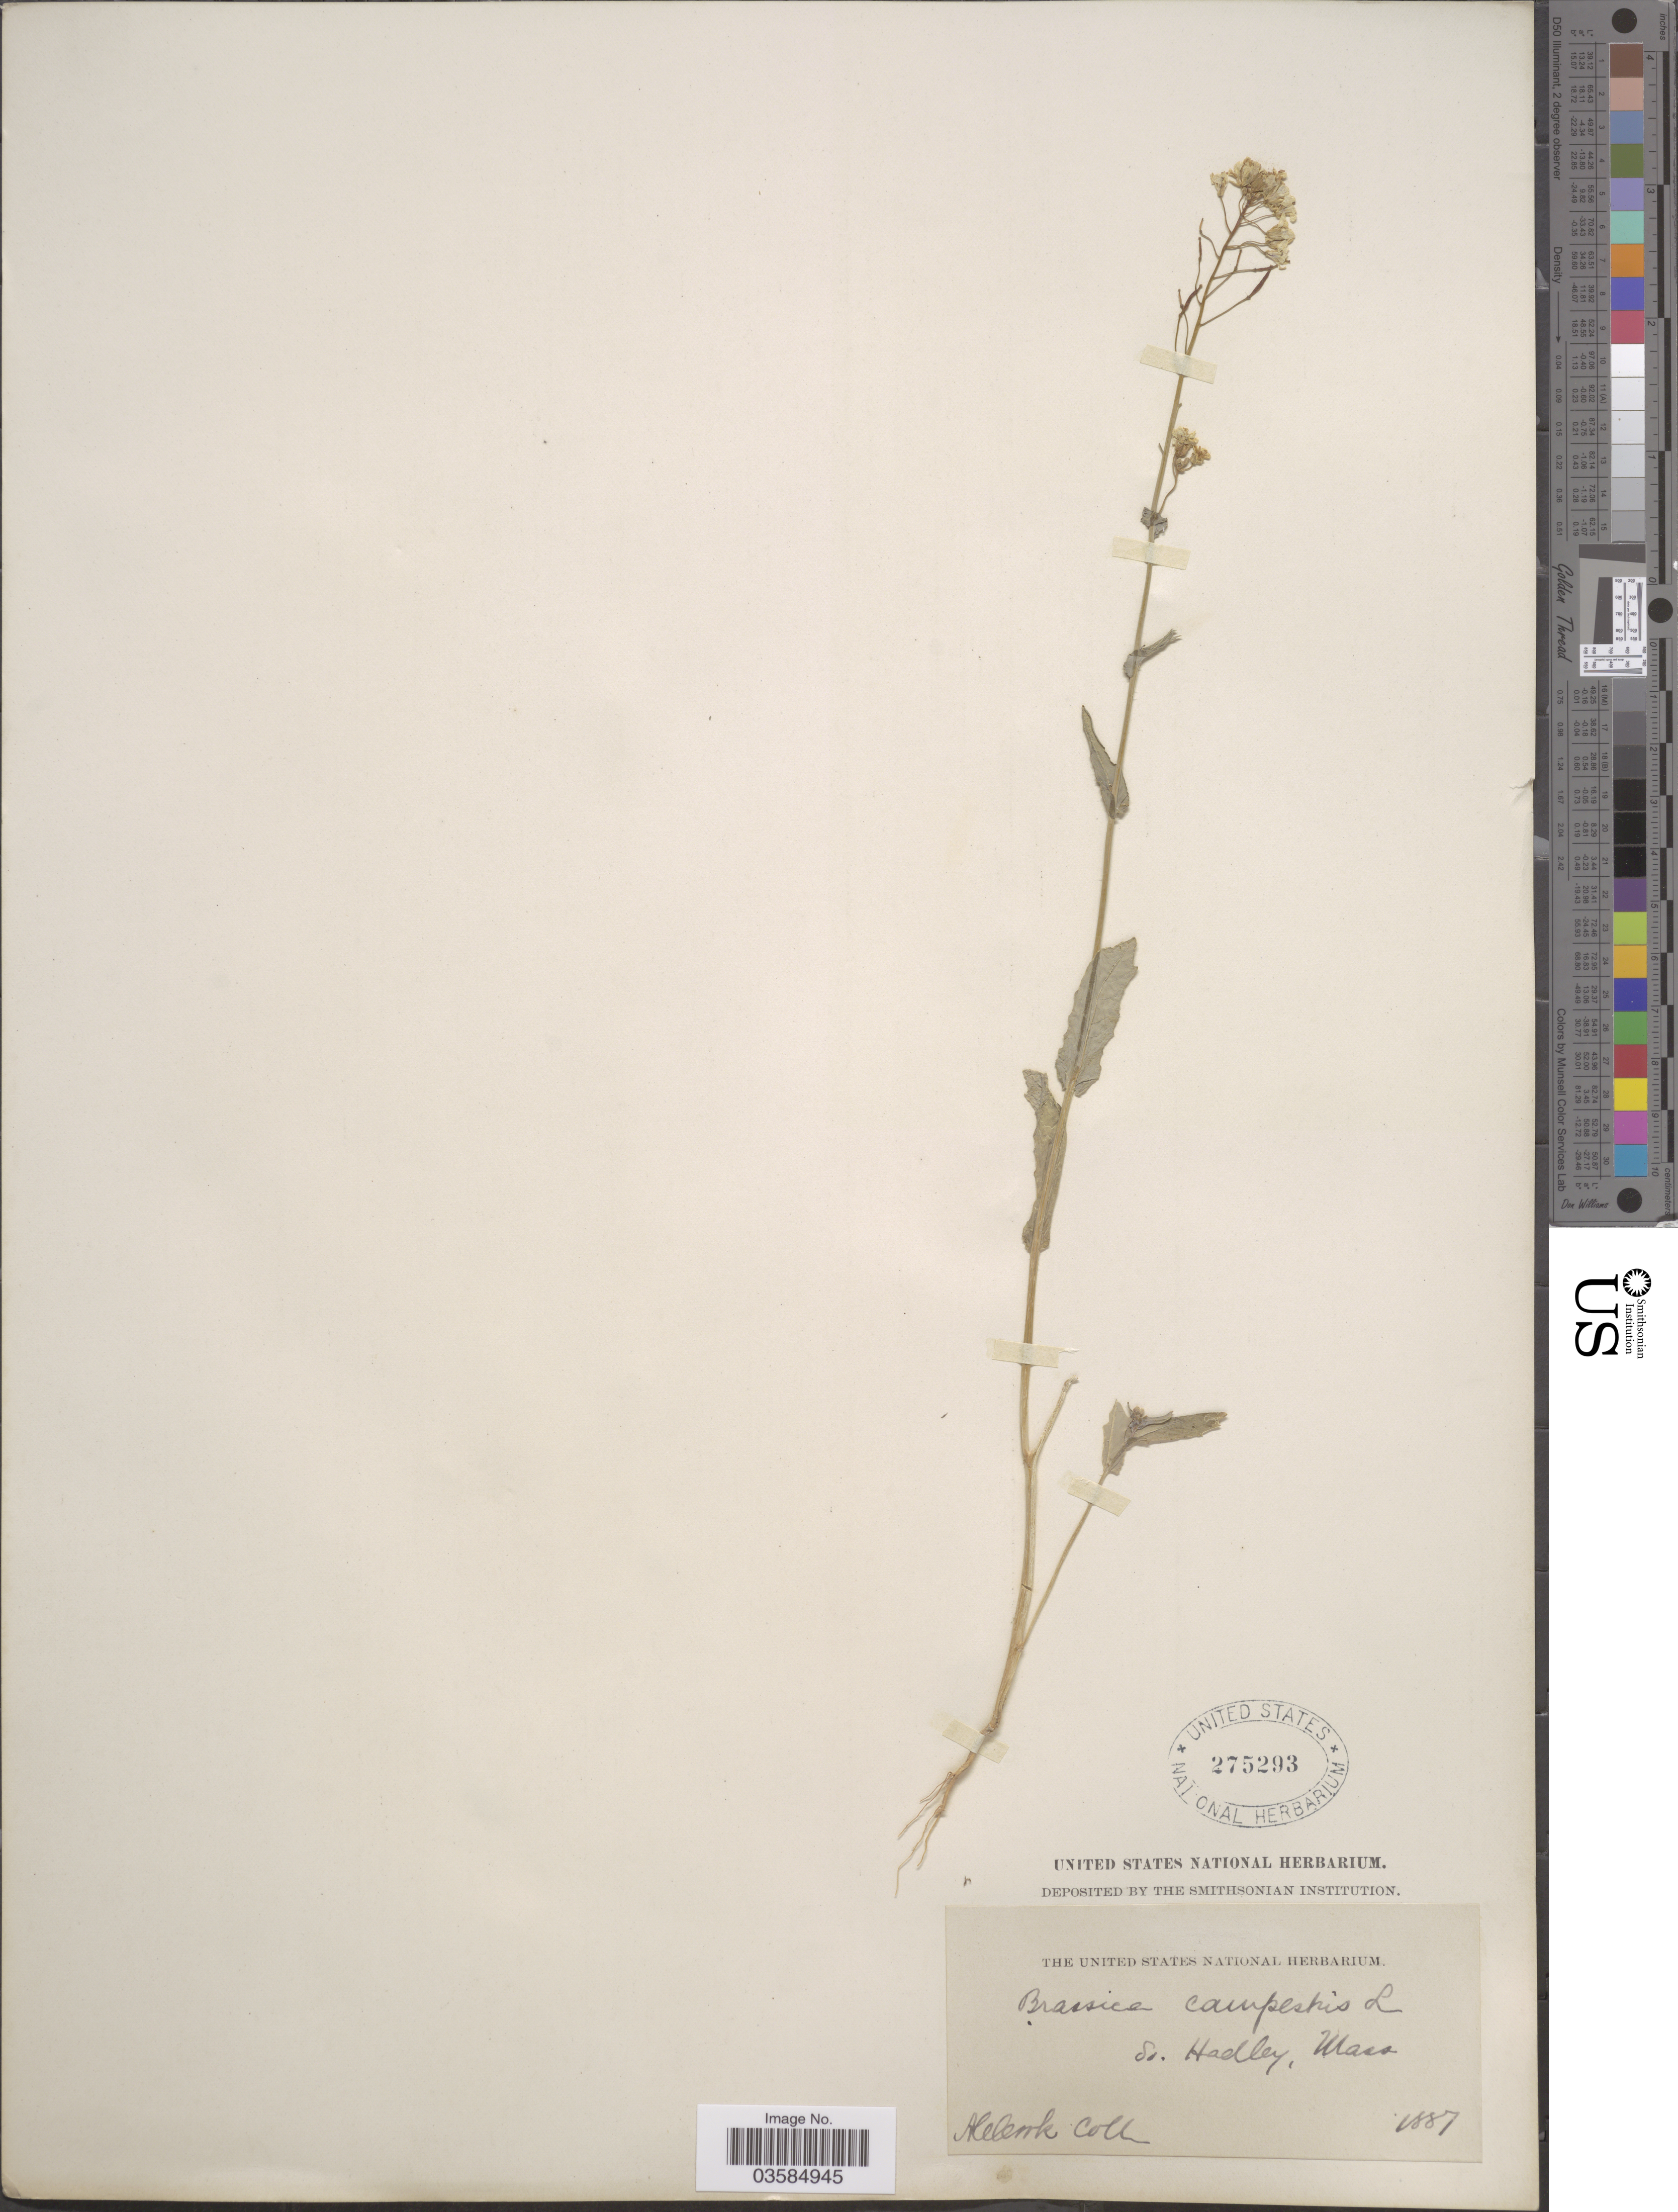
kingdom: Plantae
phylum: Tracheophyta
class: Magnoliopsida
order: Brassicales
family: Brassicaceae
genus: Brassica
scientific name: Brassica campestris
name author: L.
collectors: A. Cook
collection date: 1887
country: United States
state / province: Massachusetts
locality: So. Hadley.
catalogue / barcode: US 275293